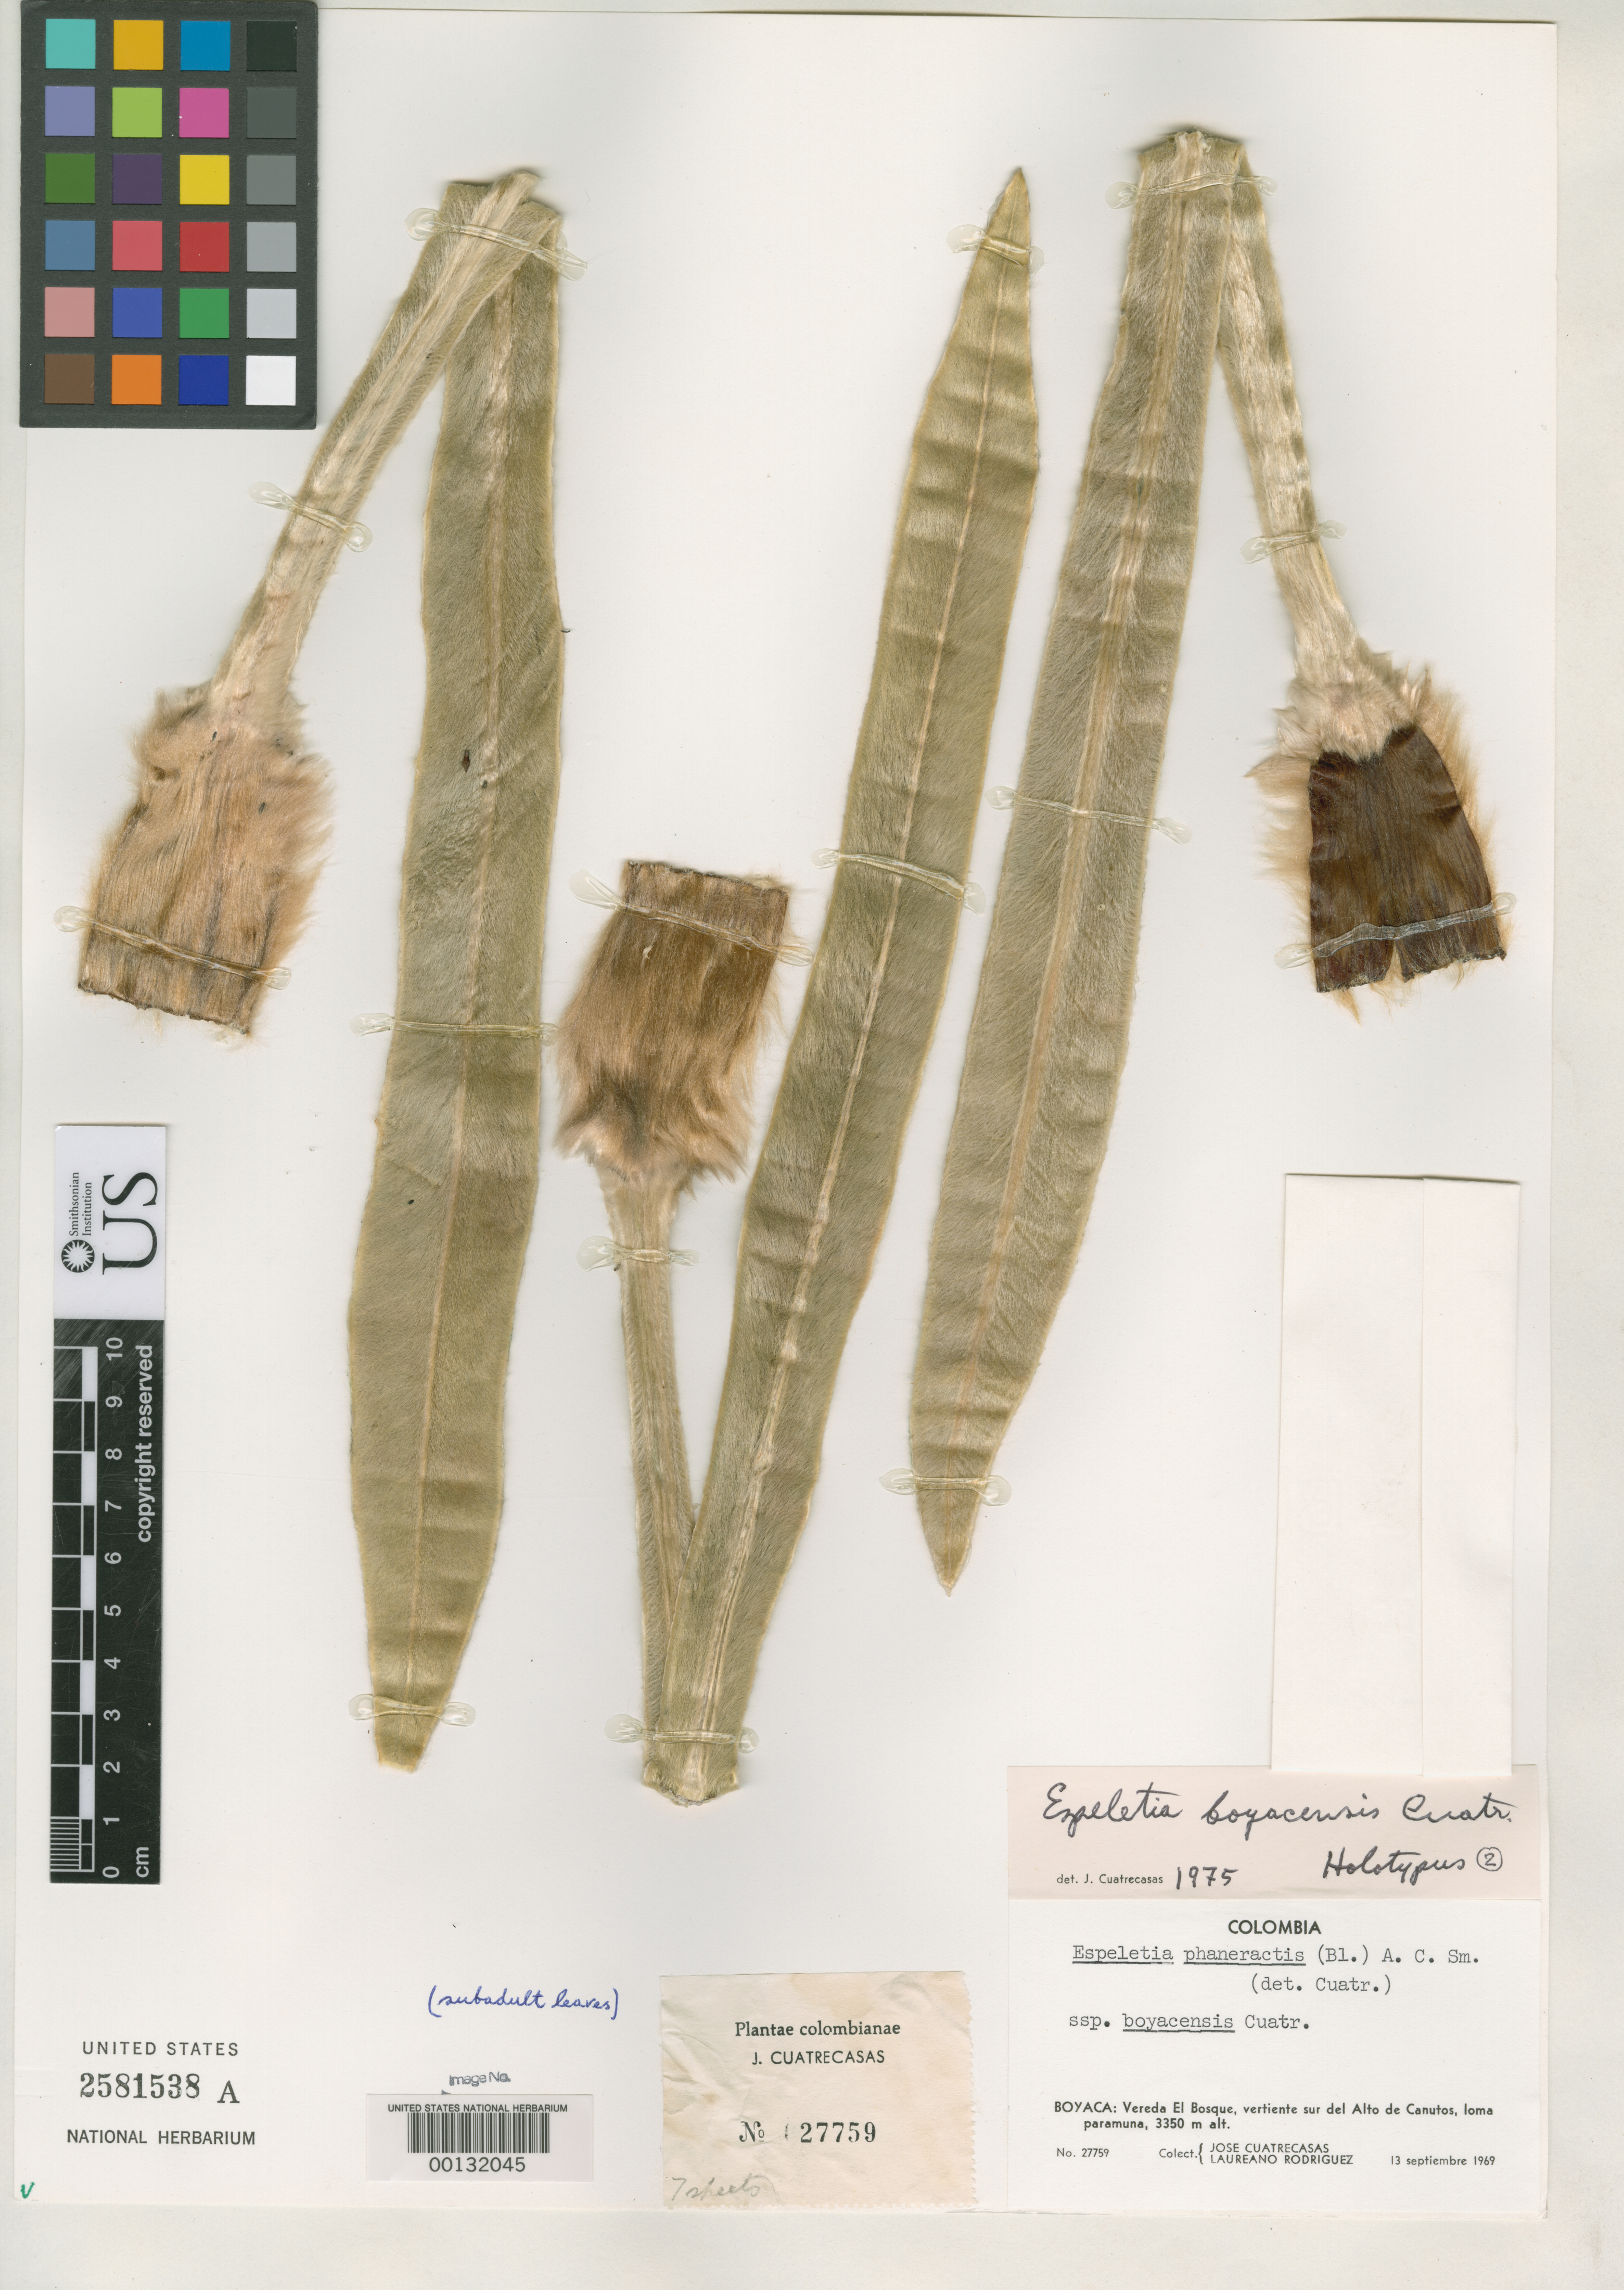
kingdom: Plantae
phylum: Tracheophyta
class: Magnoliopsida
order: Asterales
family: Asteraceae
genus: Espeletia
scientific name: Espeletia boyacensis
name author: Cuatrec.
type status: Holotype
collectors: J. Cuatrecasas & L. Rodriguez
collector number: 27759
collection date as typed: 13 Sep 1969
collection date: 1969-09-13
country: Colombia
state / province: Boyacá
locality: Vereda El Bosque, Vertiente S del Alto de Canutos. [Vereda El Bosque, S slope of Alto de Canutos.]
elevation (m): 3350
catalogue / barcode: US 2581538A